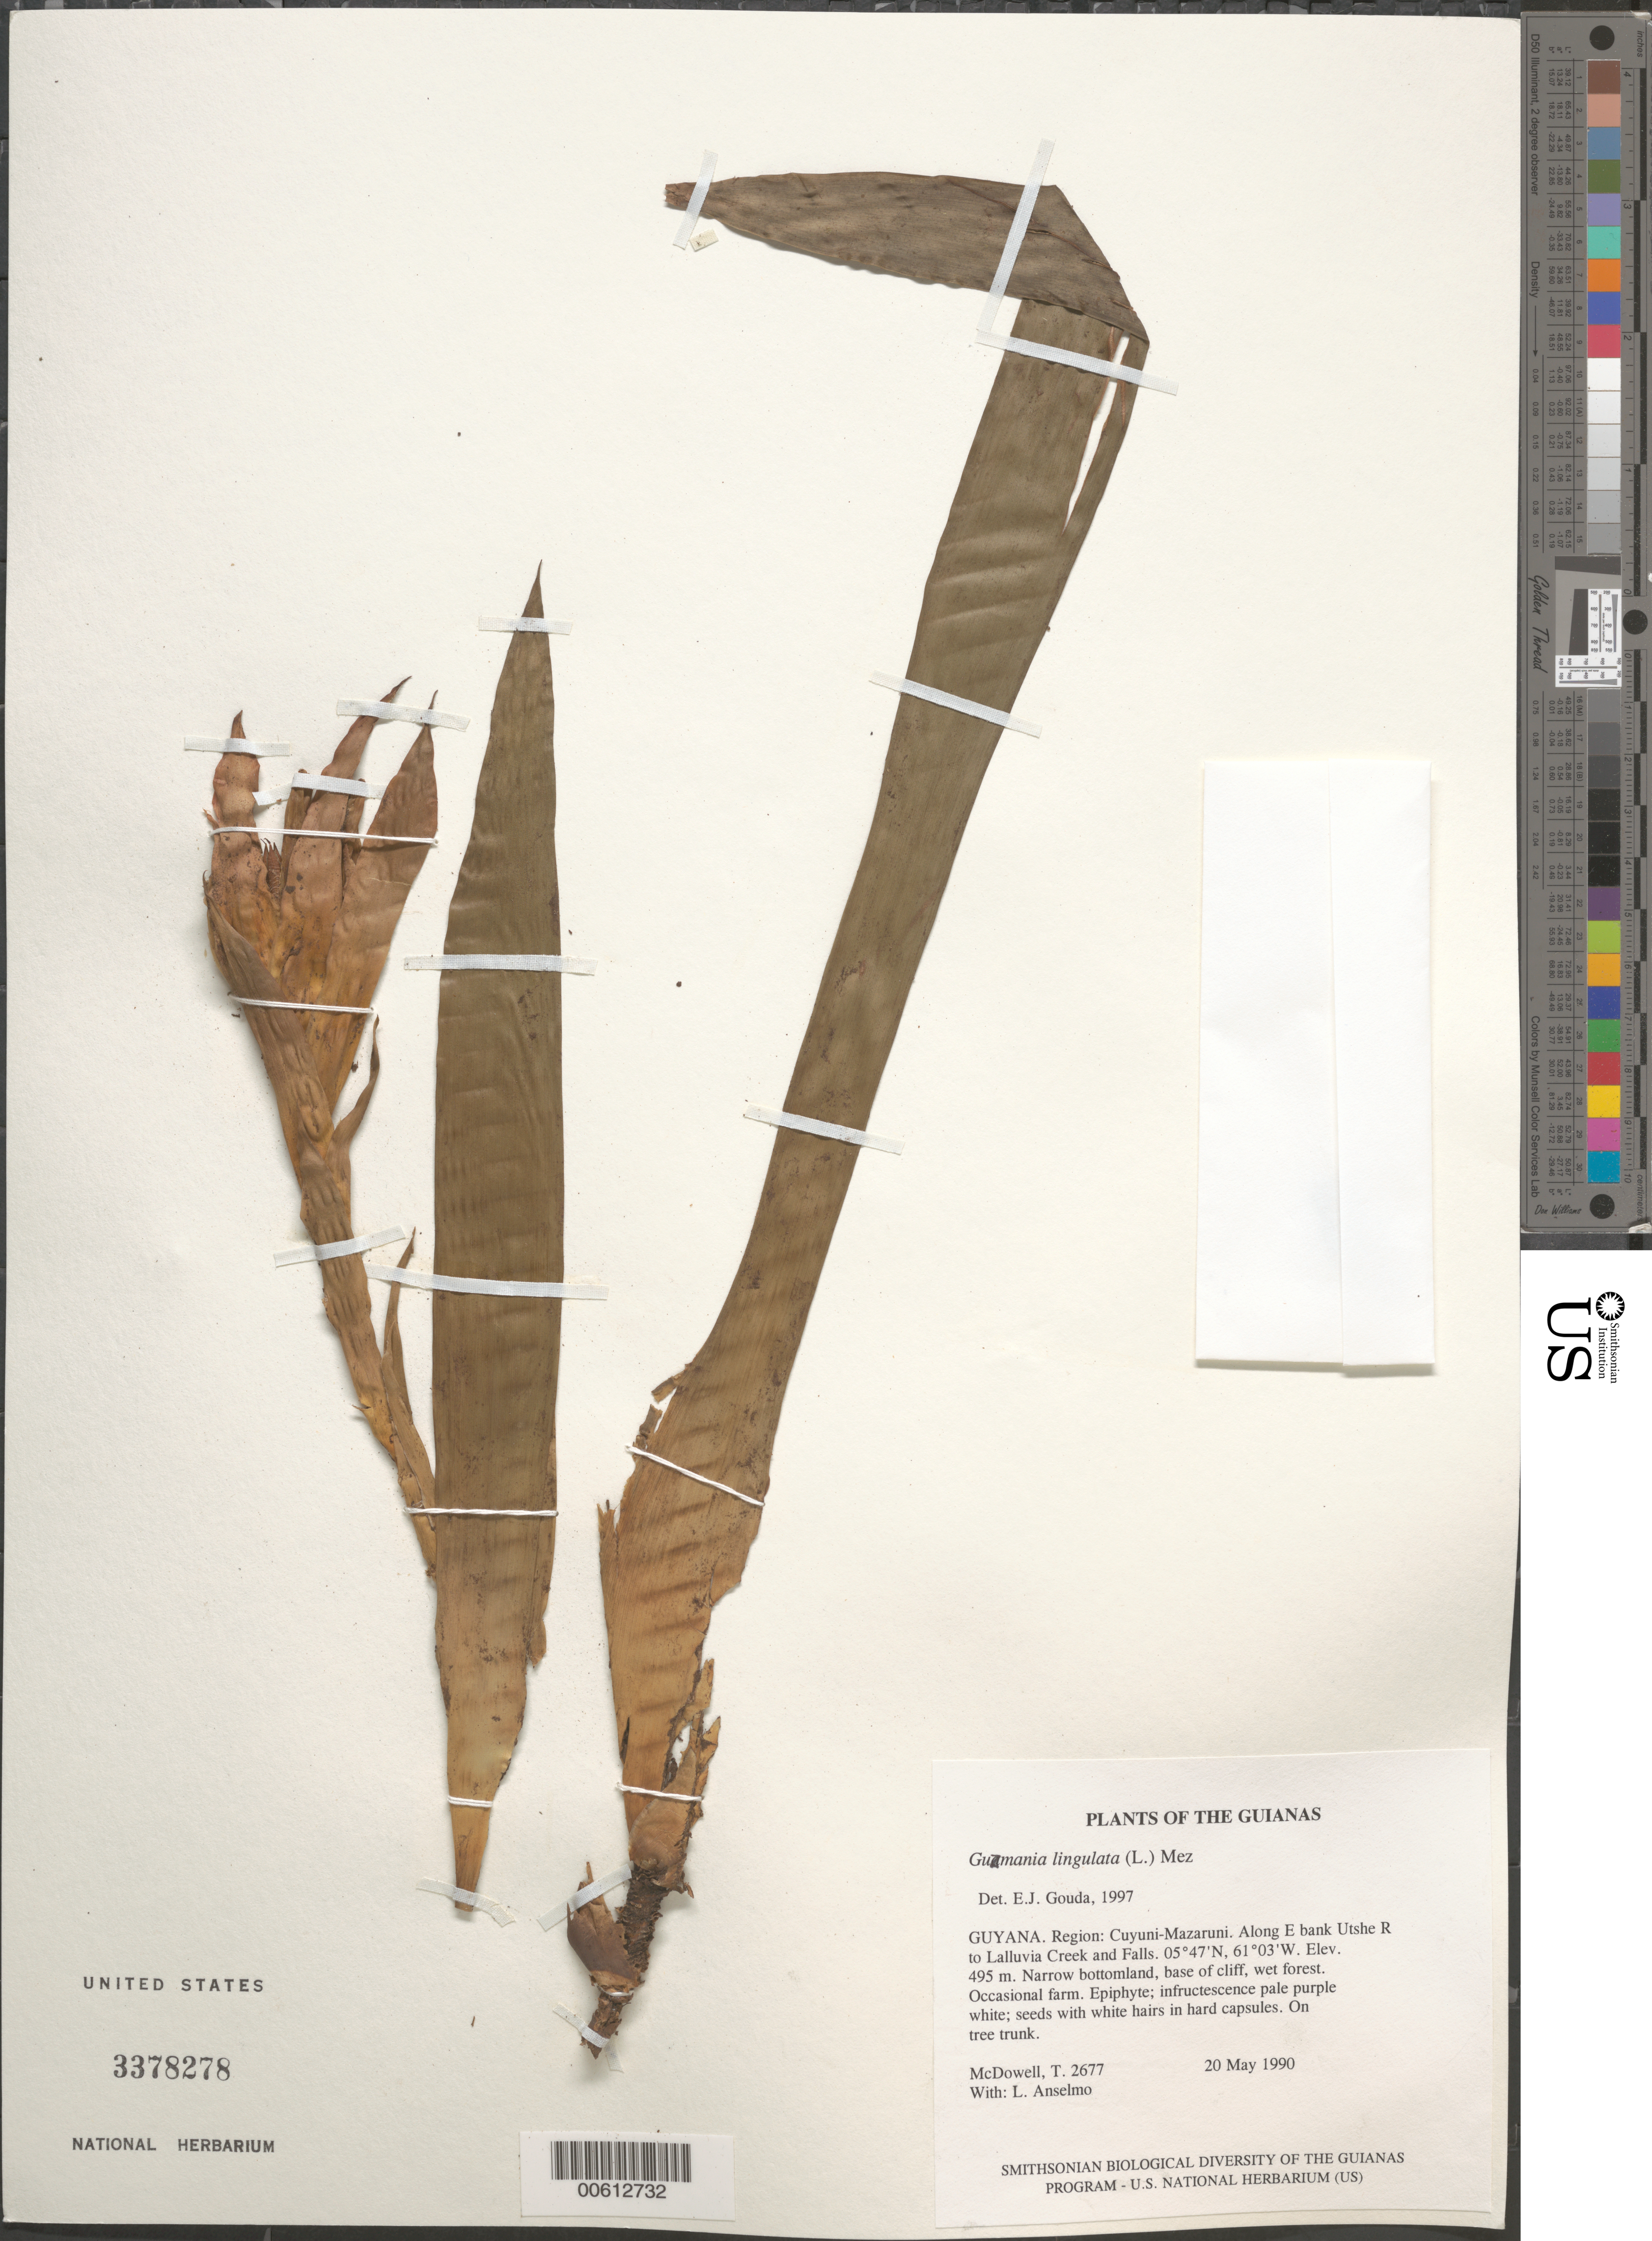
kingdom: Plantae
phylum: Tracheophyta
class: Liliopsida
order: Poales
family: Bromeliaceae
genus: Guzmania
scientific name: Guzmania lingulata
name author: (L.) Mez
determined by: Gouda, E. J.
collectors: T. McDowell & L. Anselmo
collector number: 2677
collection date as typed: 20 May 1990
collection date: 1990-05-20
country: Guyana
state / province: Cuyuni-Mazaruni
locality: Along E bank Utshi R, from falls above Paruima Mission to Lalluvia Creek and Falls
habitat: Narrow bottomland, base of cliff, wet forest. Occasional farm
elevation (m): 495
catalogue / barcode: US 3378278